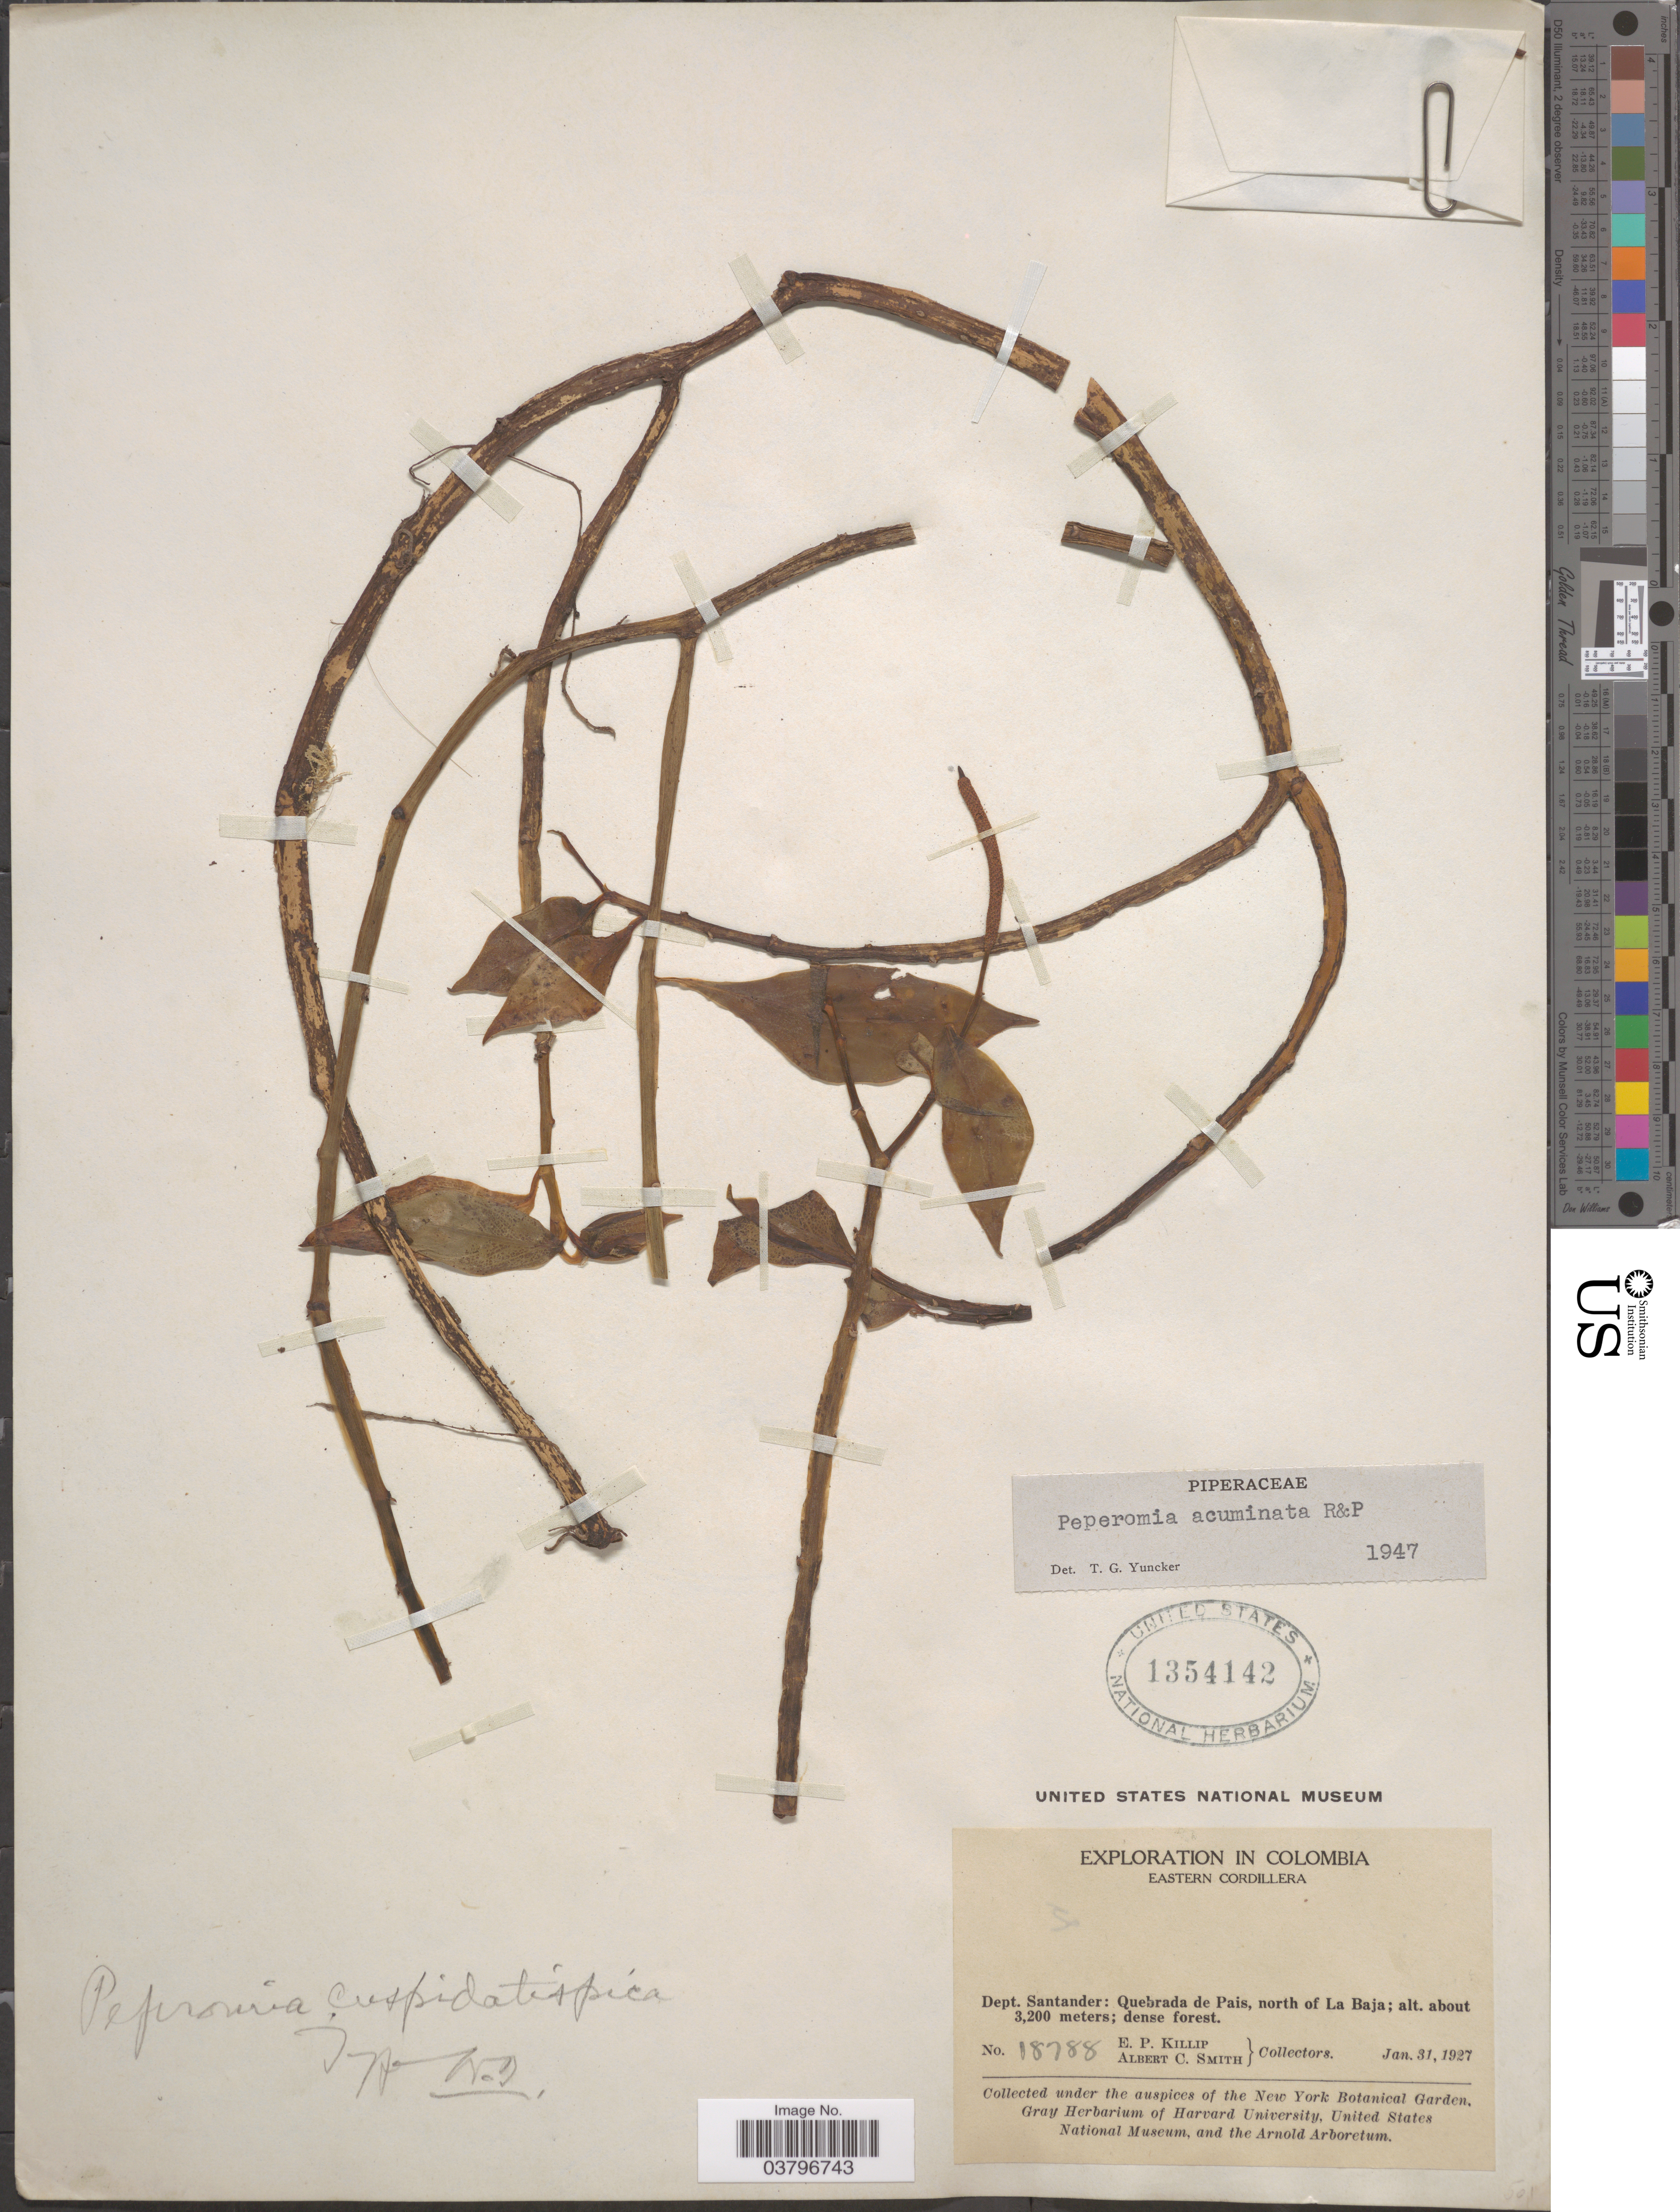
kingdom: Plantae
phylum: Tracheophyta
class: Magnoliopsida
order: Piperales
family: Piperaceae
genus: Peperomia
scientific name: Peperomia acuminata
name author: Ruiz & Pav.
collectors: E. P. Killip & A. C. Smith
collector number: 18788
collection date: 1927-01-31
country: Colombia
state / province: Santander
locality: Eastern Cordillera. Dept. Santander: Quebrada de Pais, north of La Baja.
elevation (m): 3200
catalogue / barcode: US 1354142